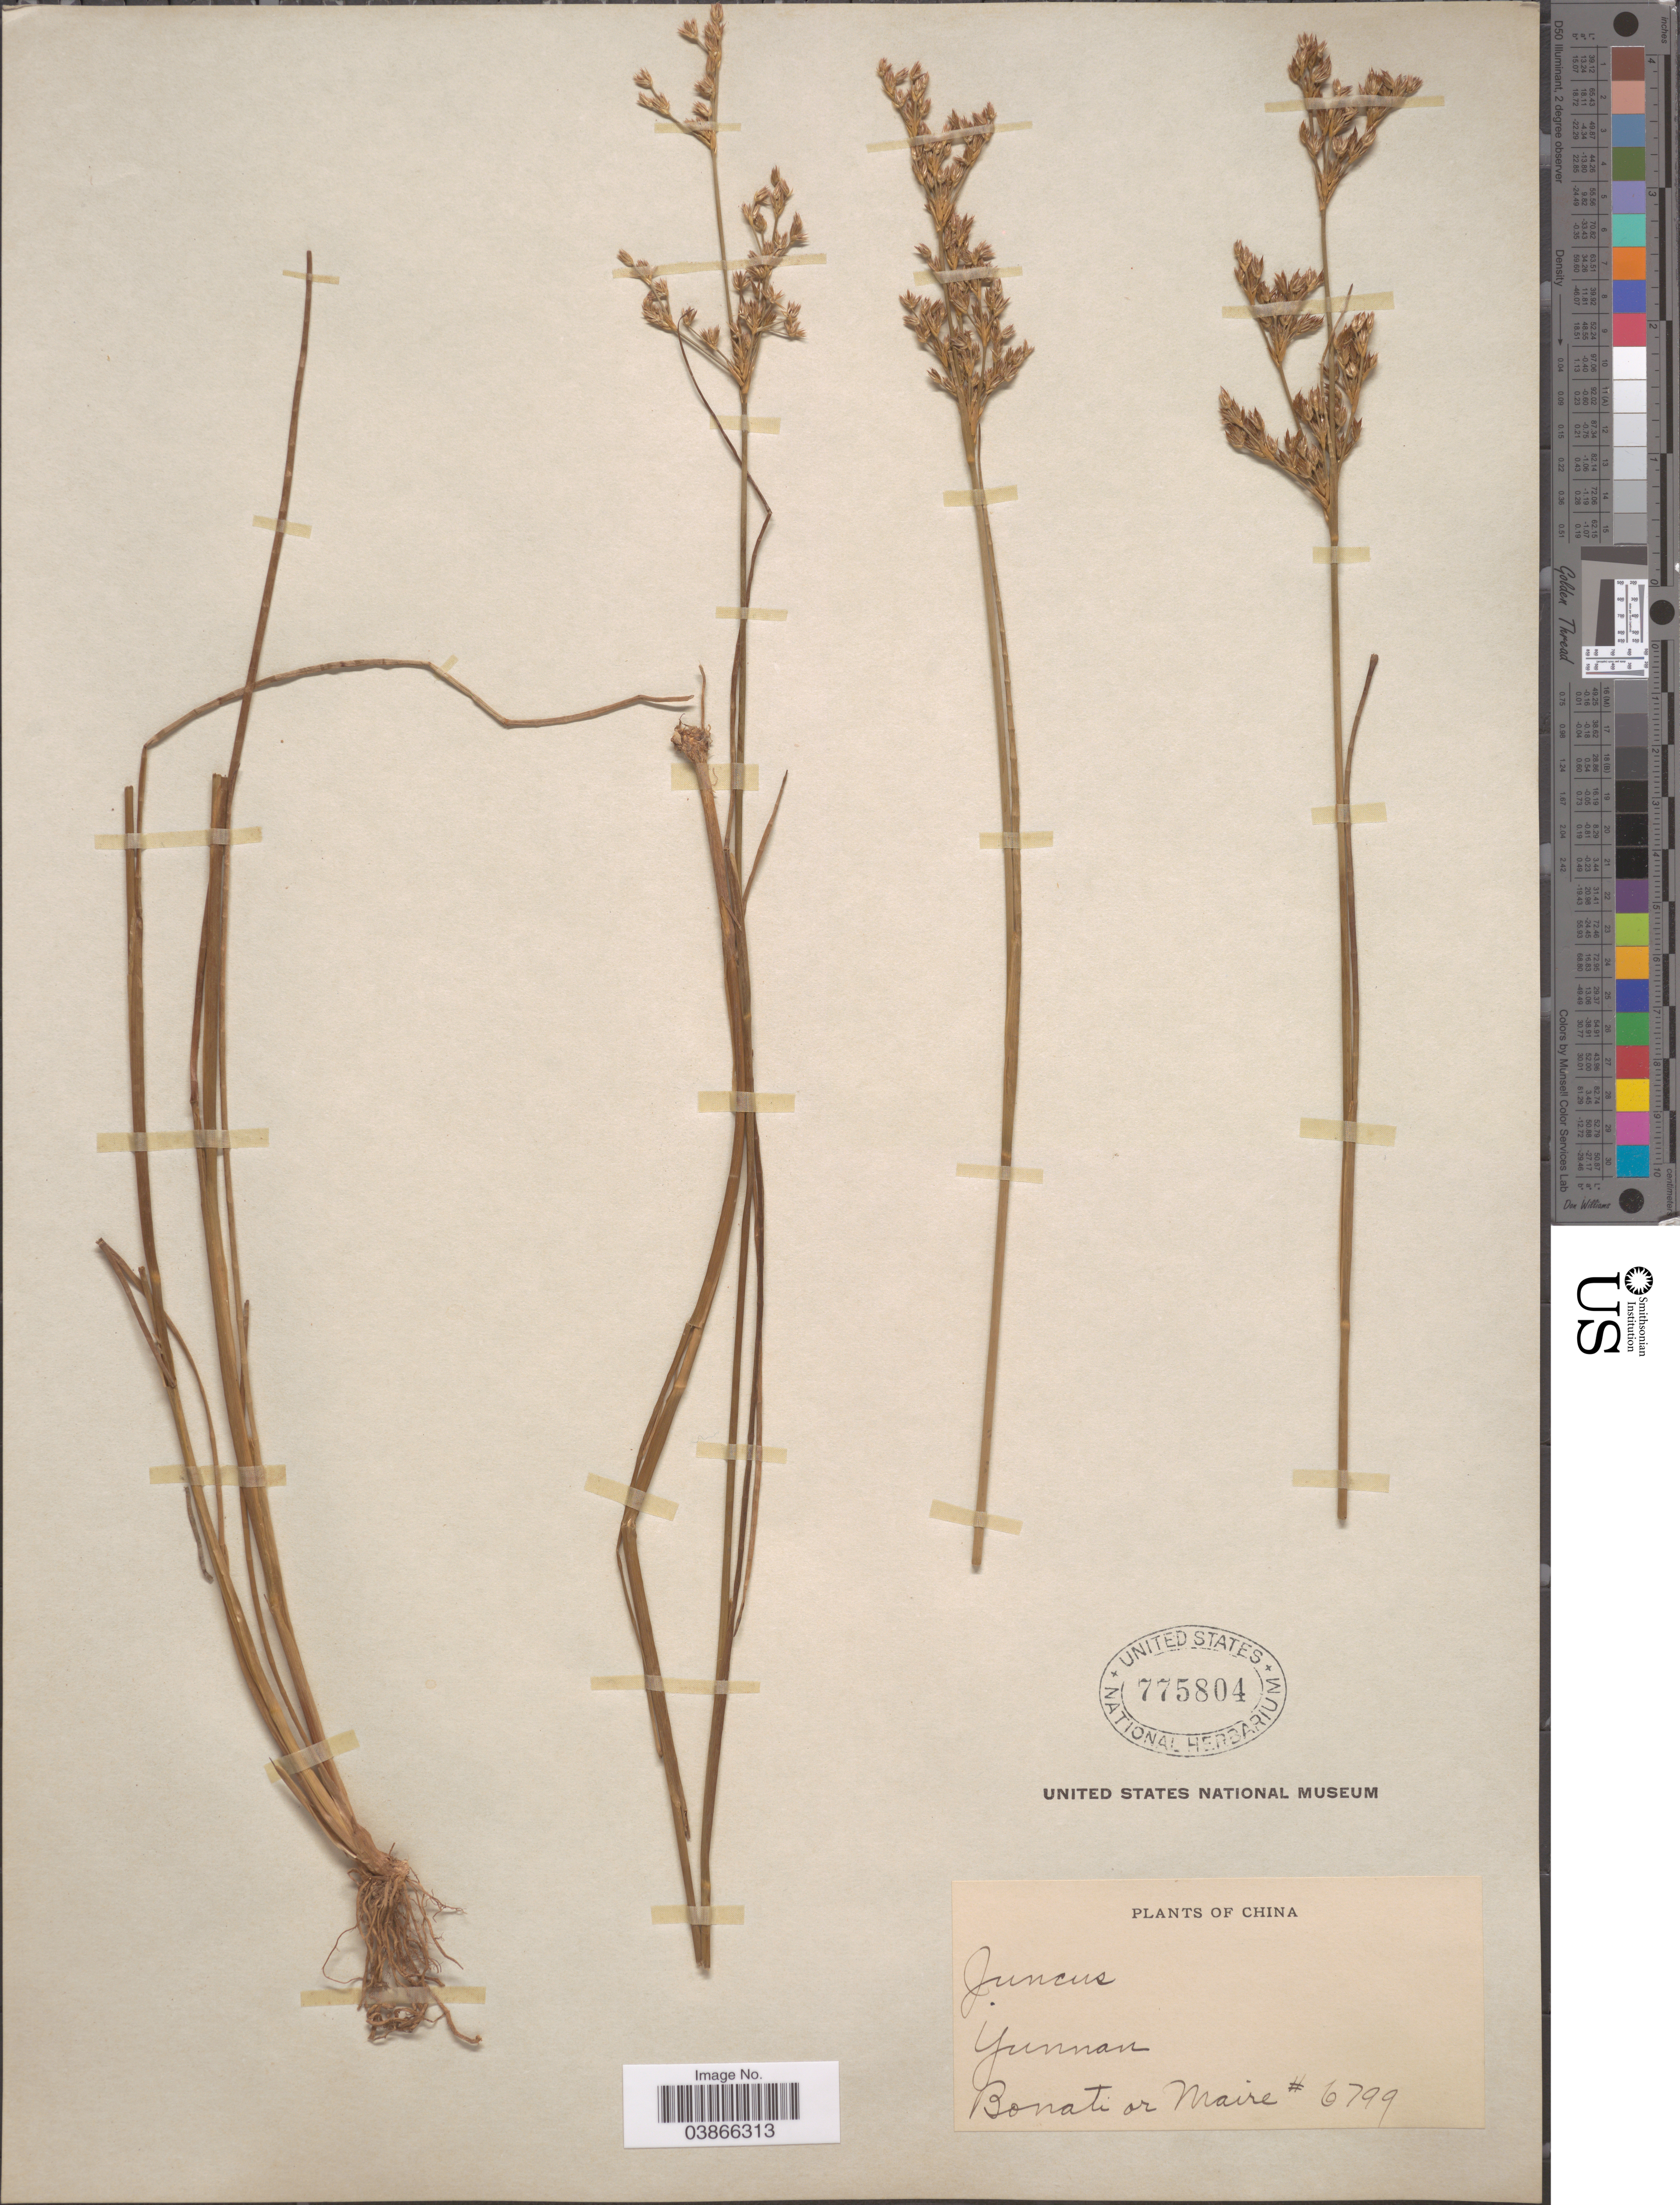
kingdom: Plantae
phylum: Tracheophyta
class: Liliopsida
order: Poales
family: Juncaceae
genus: Juncus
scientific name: Juncus lampocarpus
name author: Ehrh.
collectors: -. Bonati & Maire, --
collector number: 6799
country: China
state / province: Yunnan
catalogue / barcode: US 775804